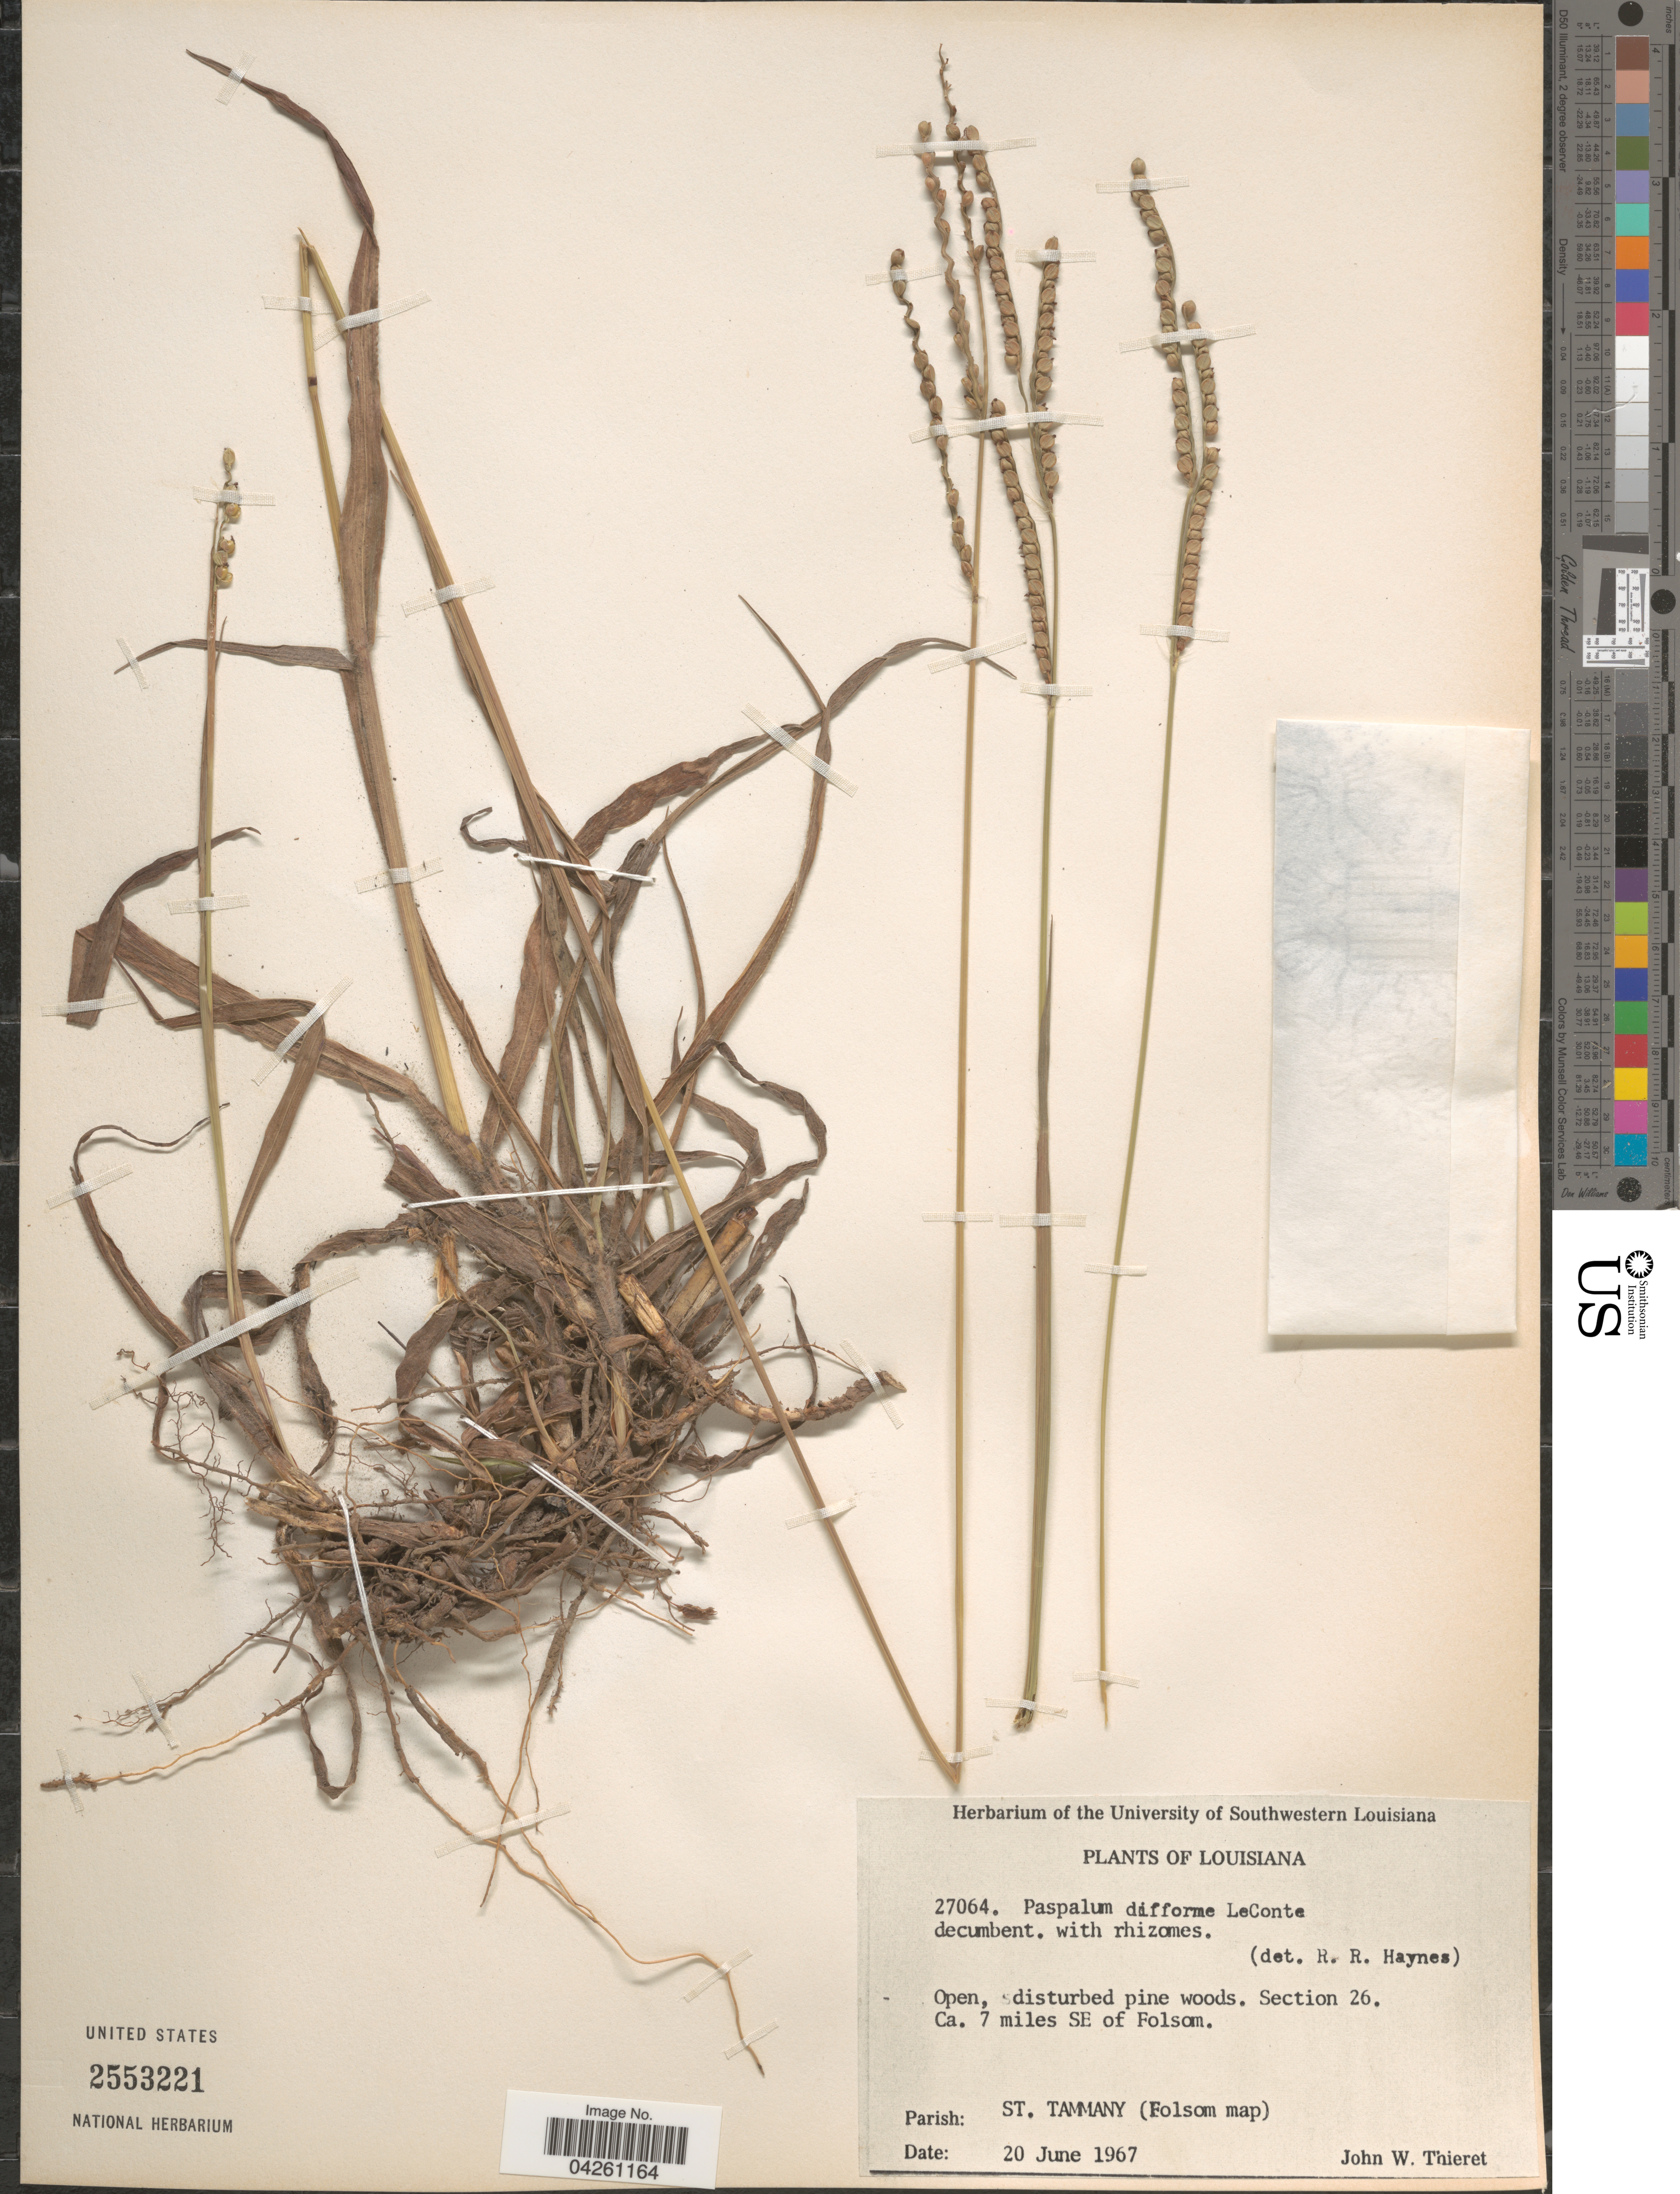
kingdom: Plantae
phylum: Tracheophyta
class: Liliopsida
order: Poales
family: Poaceae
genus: Paspalum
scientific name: Paspalum difforme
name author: Leconte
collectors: J. W. Thieret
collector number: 27064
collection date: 1967-06-20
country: United States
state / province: Louisiana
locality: Open, disturbed pine woods. Section 26. Ca. 7 miles SE of Folsom. Parish: St. Tammany (Folsom map).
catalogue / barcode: US 2553221